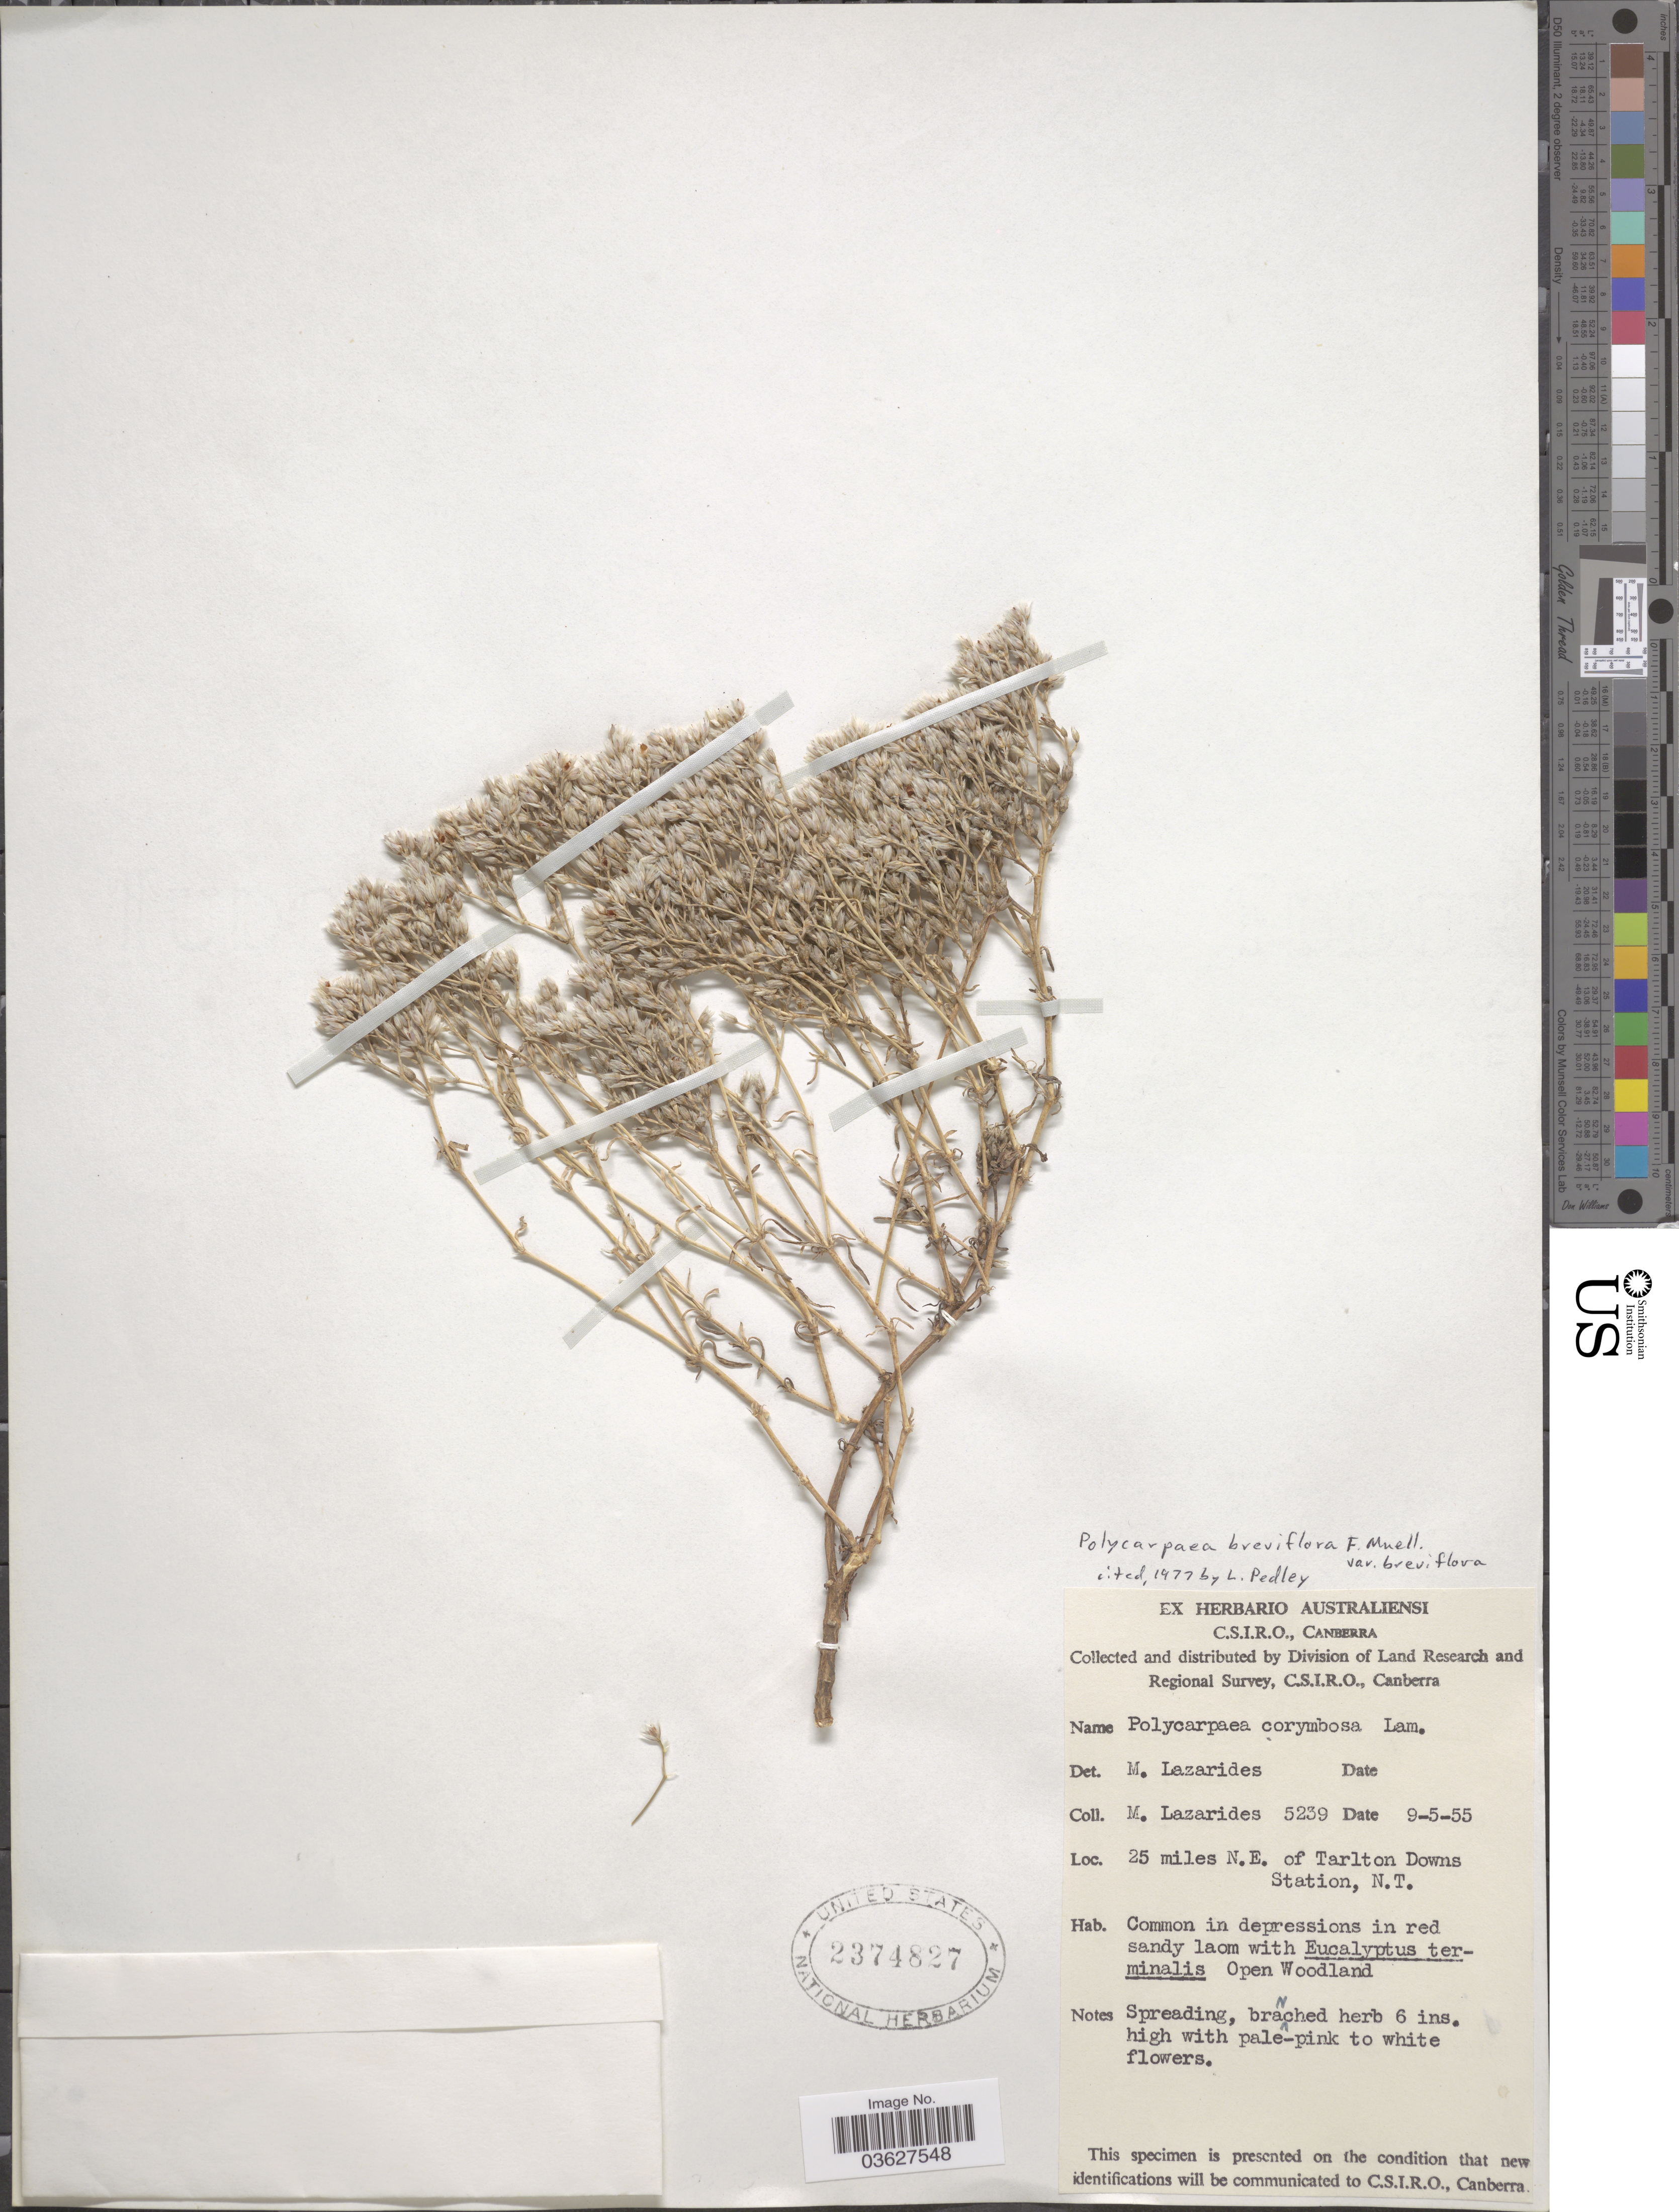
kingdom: Plantae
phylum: Tracheophyta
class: Magnoliopsida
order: Caryophyllales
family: Caryophyllaceae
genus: Polycarpaea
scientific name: Polycarpaea breviflora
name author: F. Muell.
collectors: M. Lazarides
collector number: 5239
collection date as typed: Transcribed d/m/y: 9/5/55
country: Australia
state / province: Northern Territory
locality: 25 miles N.E. of Tarlton Downs Station.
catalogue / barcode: US 2374827